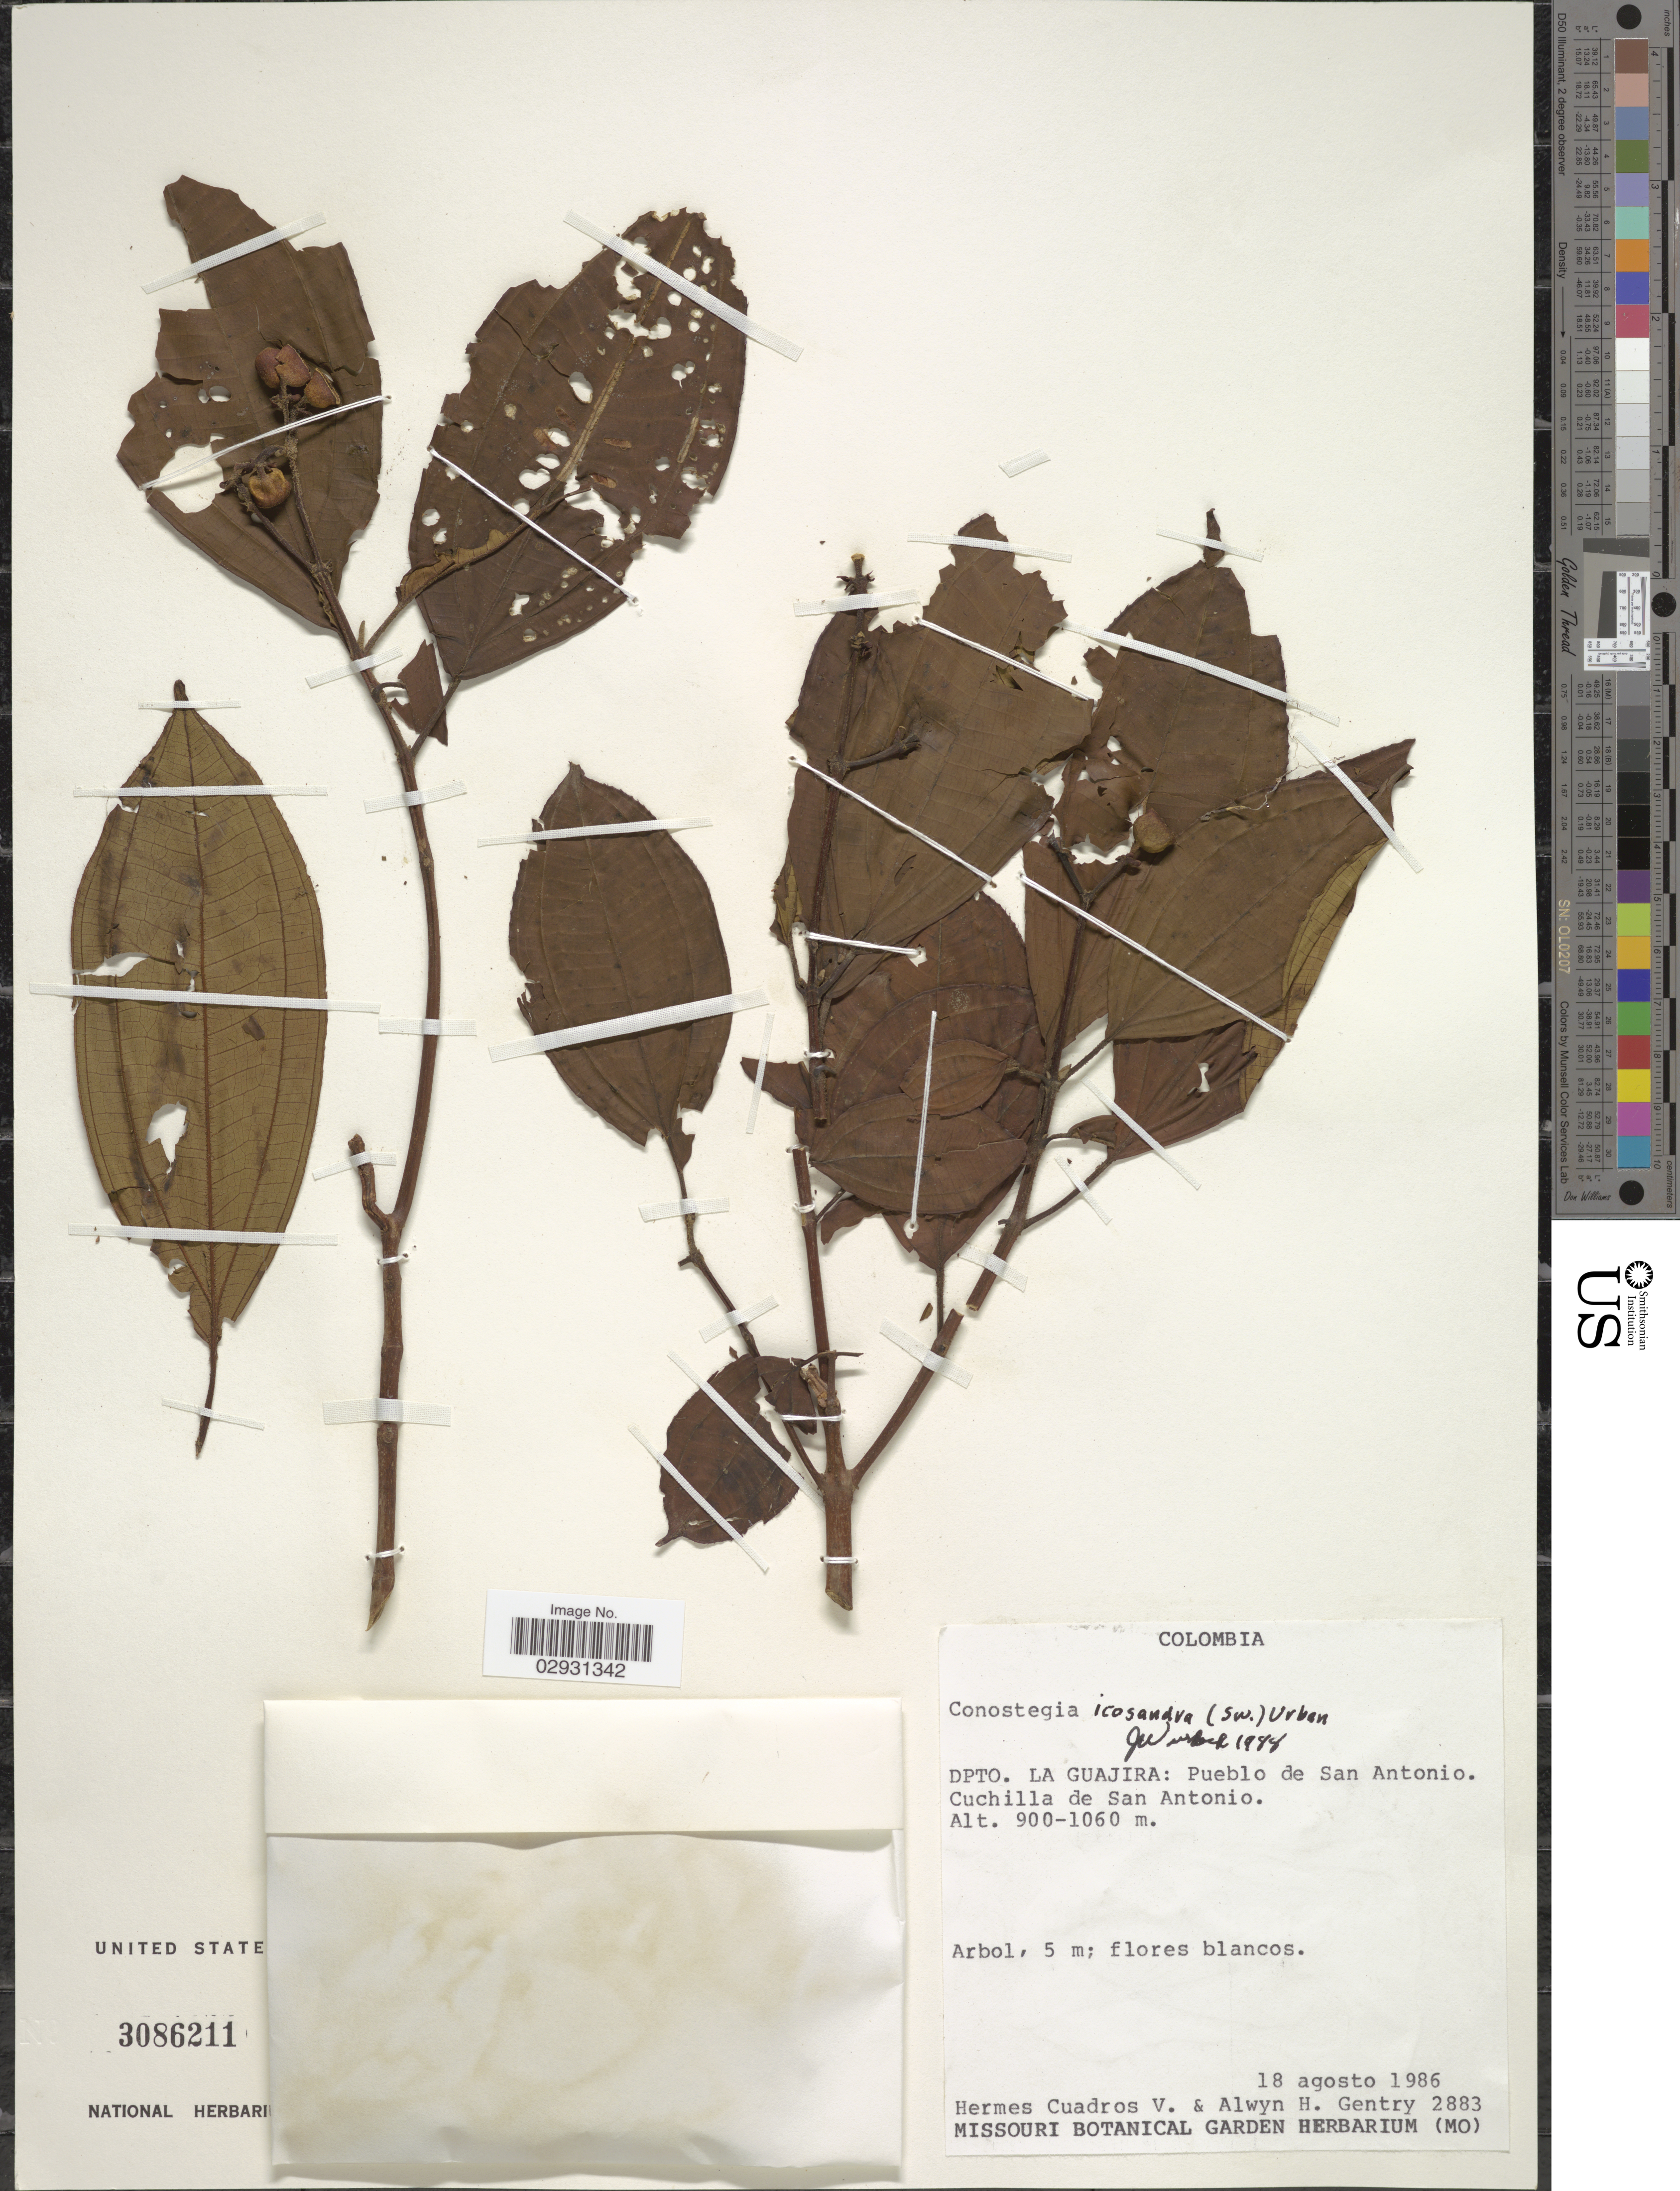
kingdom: Plantae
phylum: Tracheophyta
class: Magnoliopsida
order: Myrtales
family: Melastomataceae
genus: Conostegia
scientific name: Conostegia icosandra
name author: (Sw.) Urb.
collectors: H. Cuadros V. & A. H. Gentry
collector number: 2883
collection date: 1986-08-18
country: Colombia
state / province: La Guajira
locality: Dpto. La Guajira: Pueblo de San Antonio. Cuchilla de San Antonio.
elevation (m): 900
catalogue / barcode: US 3086211